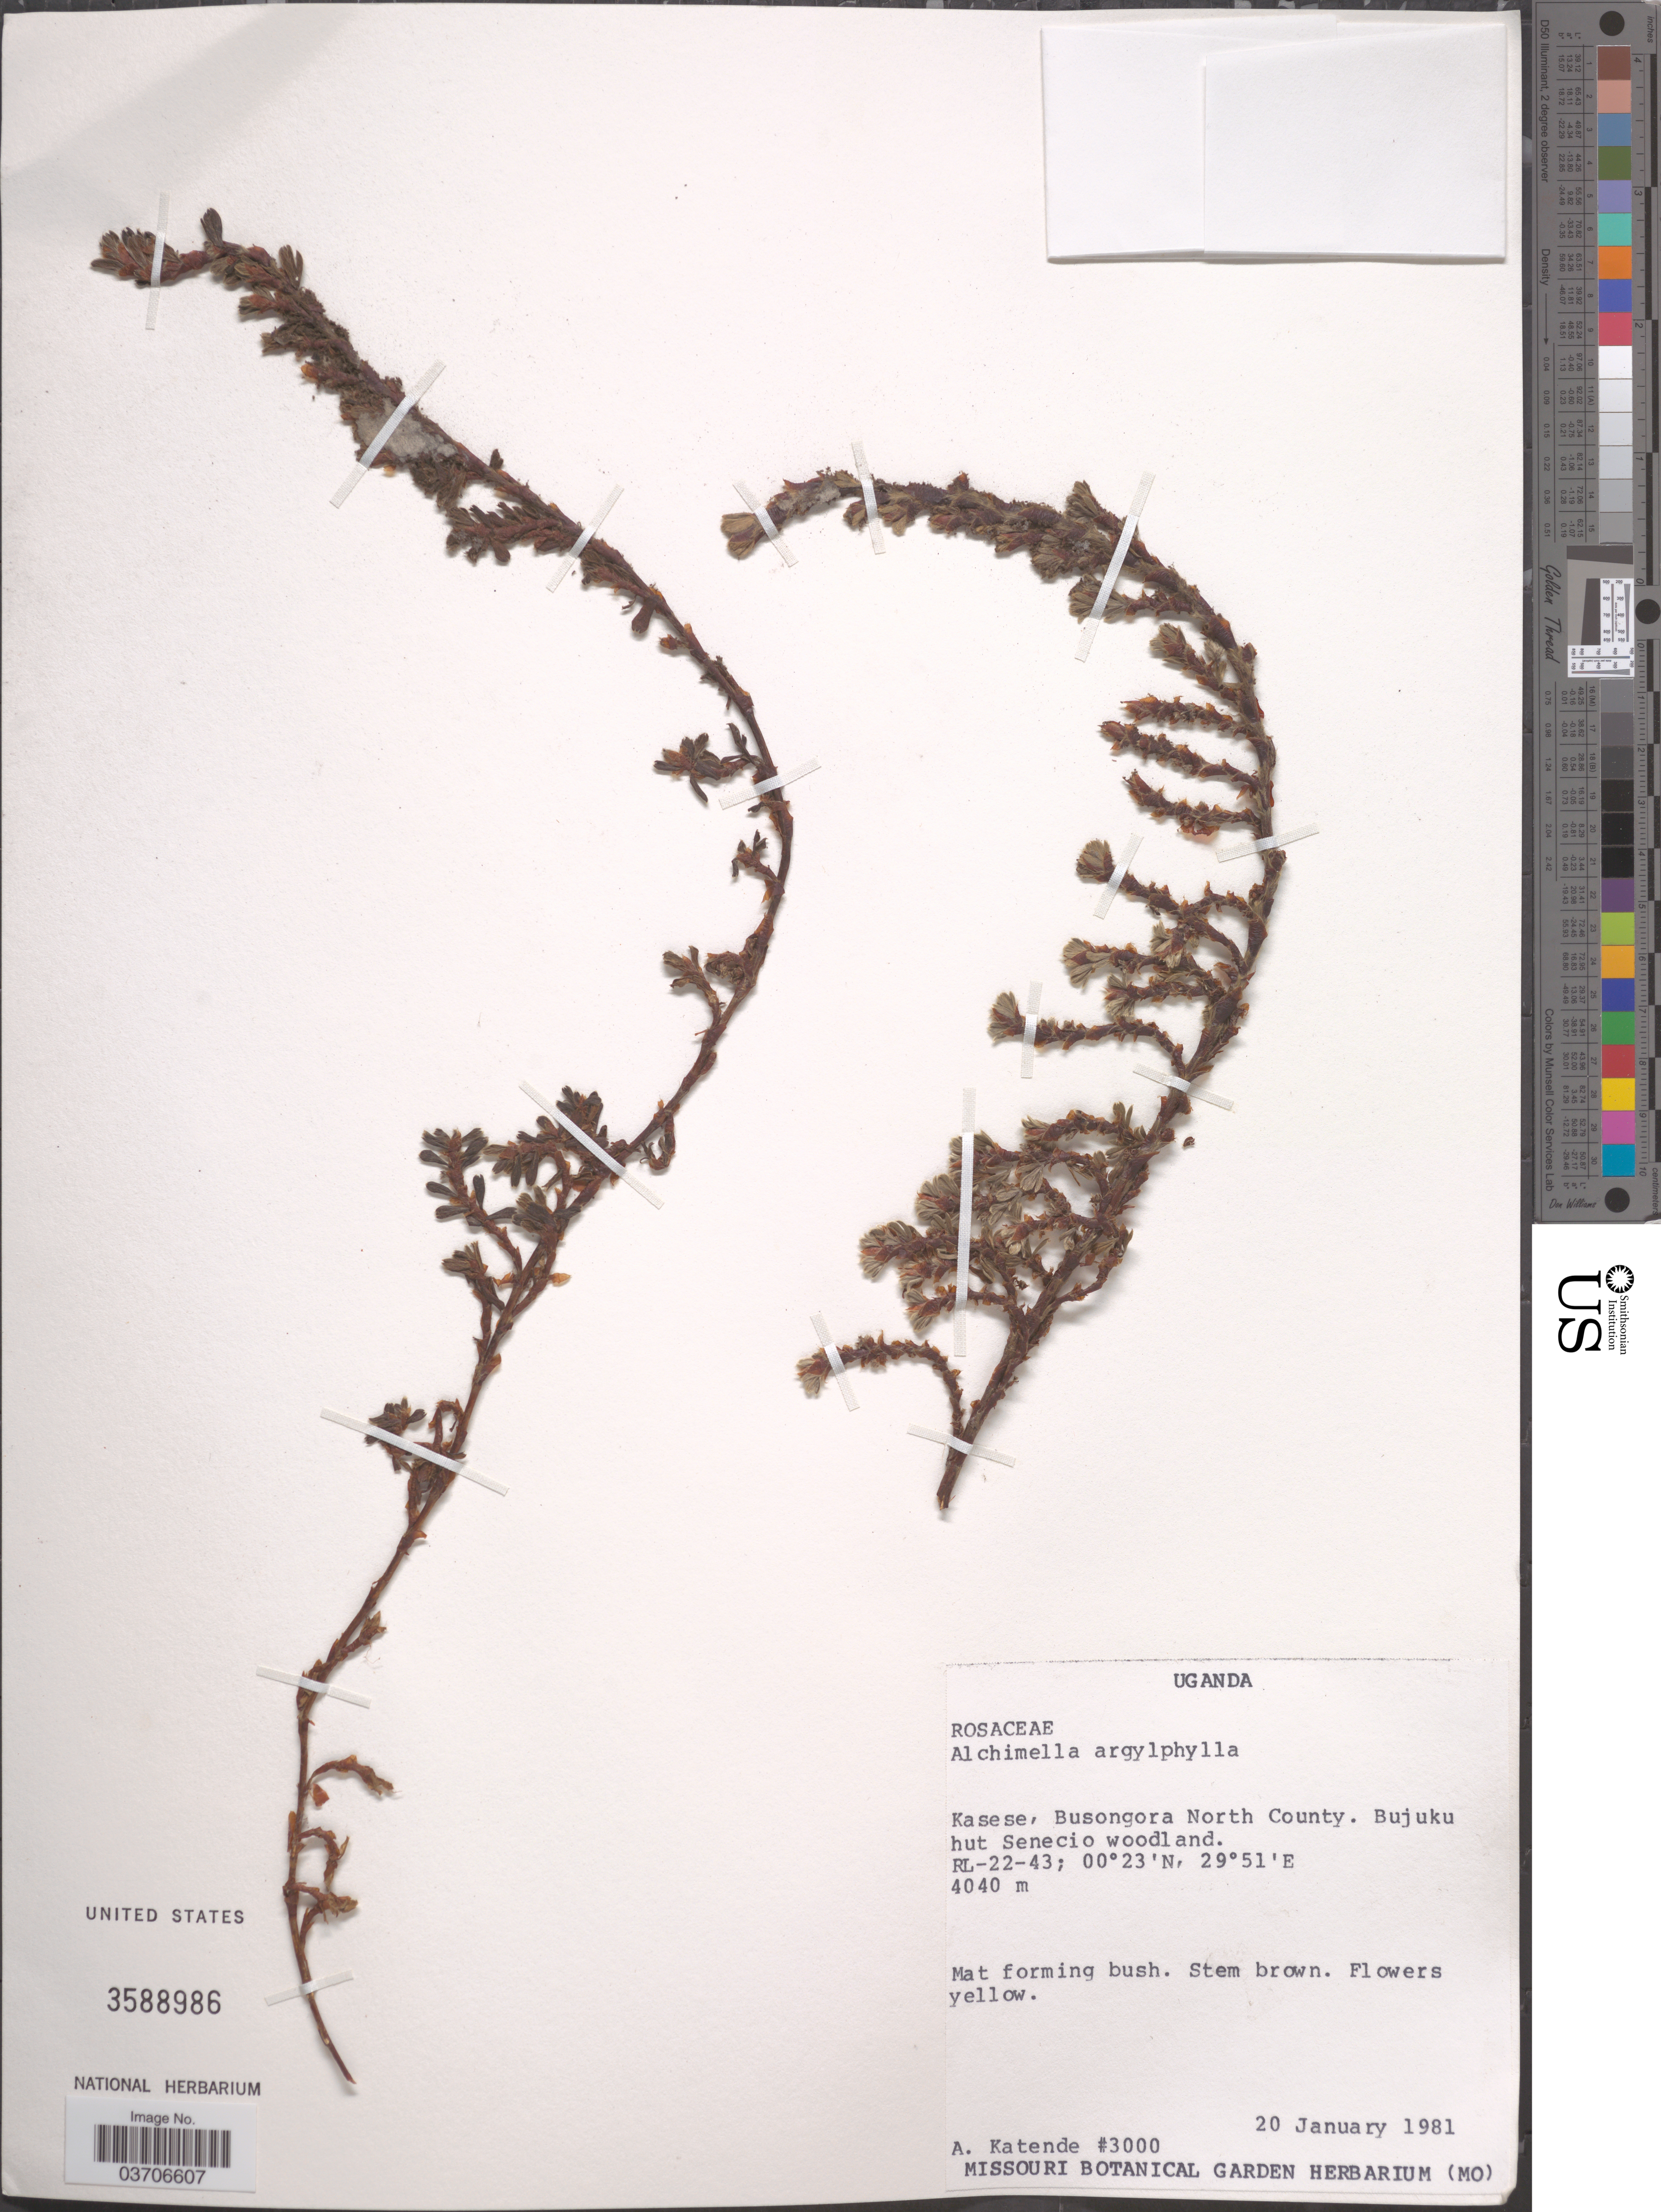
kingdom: Plantae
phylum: Tracheophyta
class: Magnoliopsida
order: Rosales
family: Rosaceae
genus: Alchemilla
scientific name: Alchemilla argyrophylla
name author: Oliv.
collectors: A. Katende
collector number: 3000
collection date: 1981-01-20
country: Uganda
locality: Kasese, Busongora North County. Bujucu hut Senecio woodland. RL-22-43 [unsure placement].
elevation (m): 4040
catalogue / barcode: US 3588986